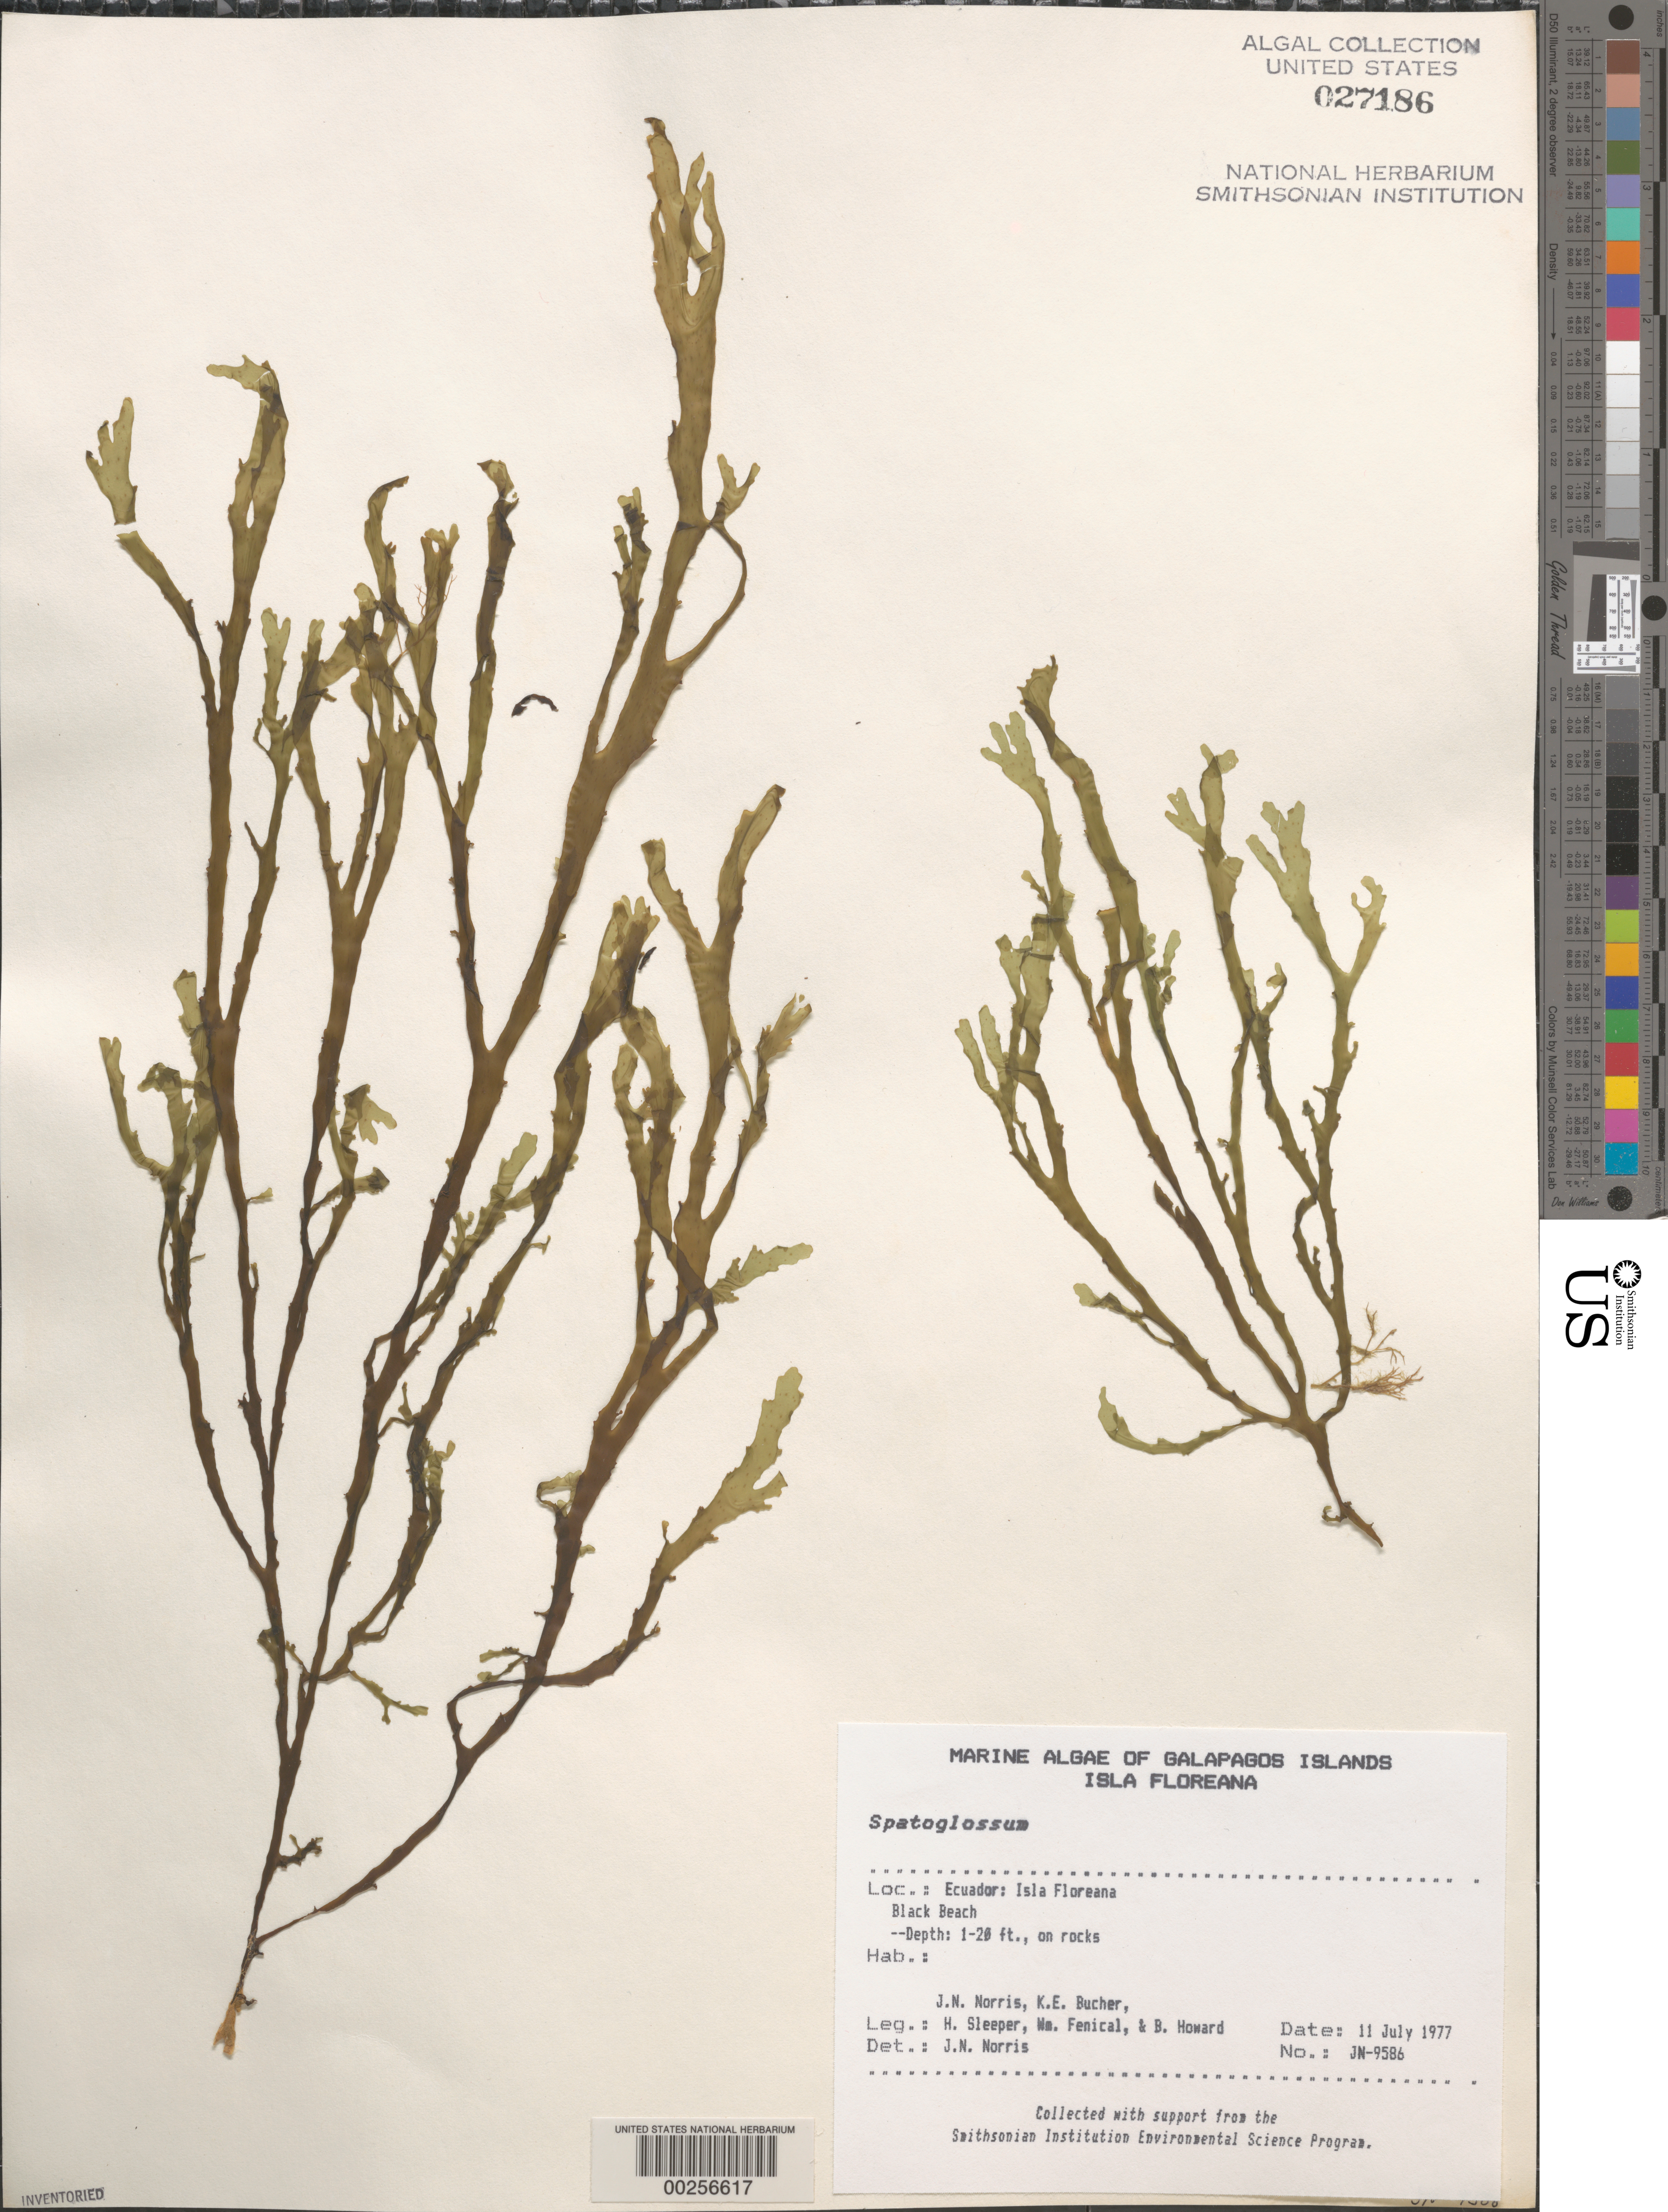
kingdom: Chromista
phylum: Ochrophyta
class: Phaeophyceae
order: Dictyotales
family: Dictyotaceae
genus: Spatoglossum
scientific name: Spatoglossum sp.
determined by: Norris, James N.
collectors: J. N. Norris, K. E. Bucher, H. Sleeper, W. Fenical & B. Howard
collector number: JN-9586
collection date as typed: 11 Jul 1977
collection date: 1977-07-11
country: Ecuador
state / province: Colón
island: Floreana [Charles, Santa Maria]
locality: Black Beach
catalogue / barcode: US 27186